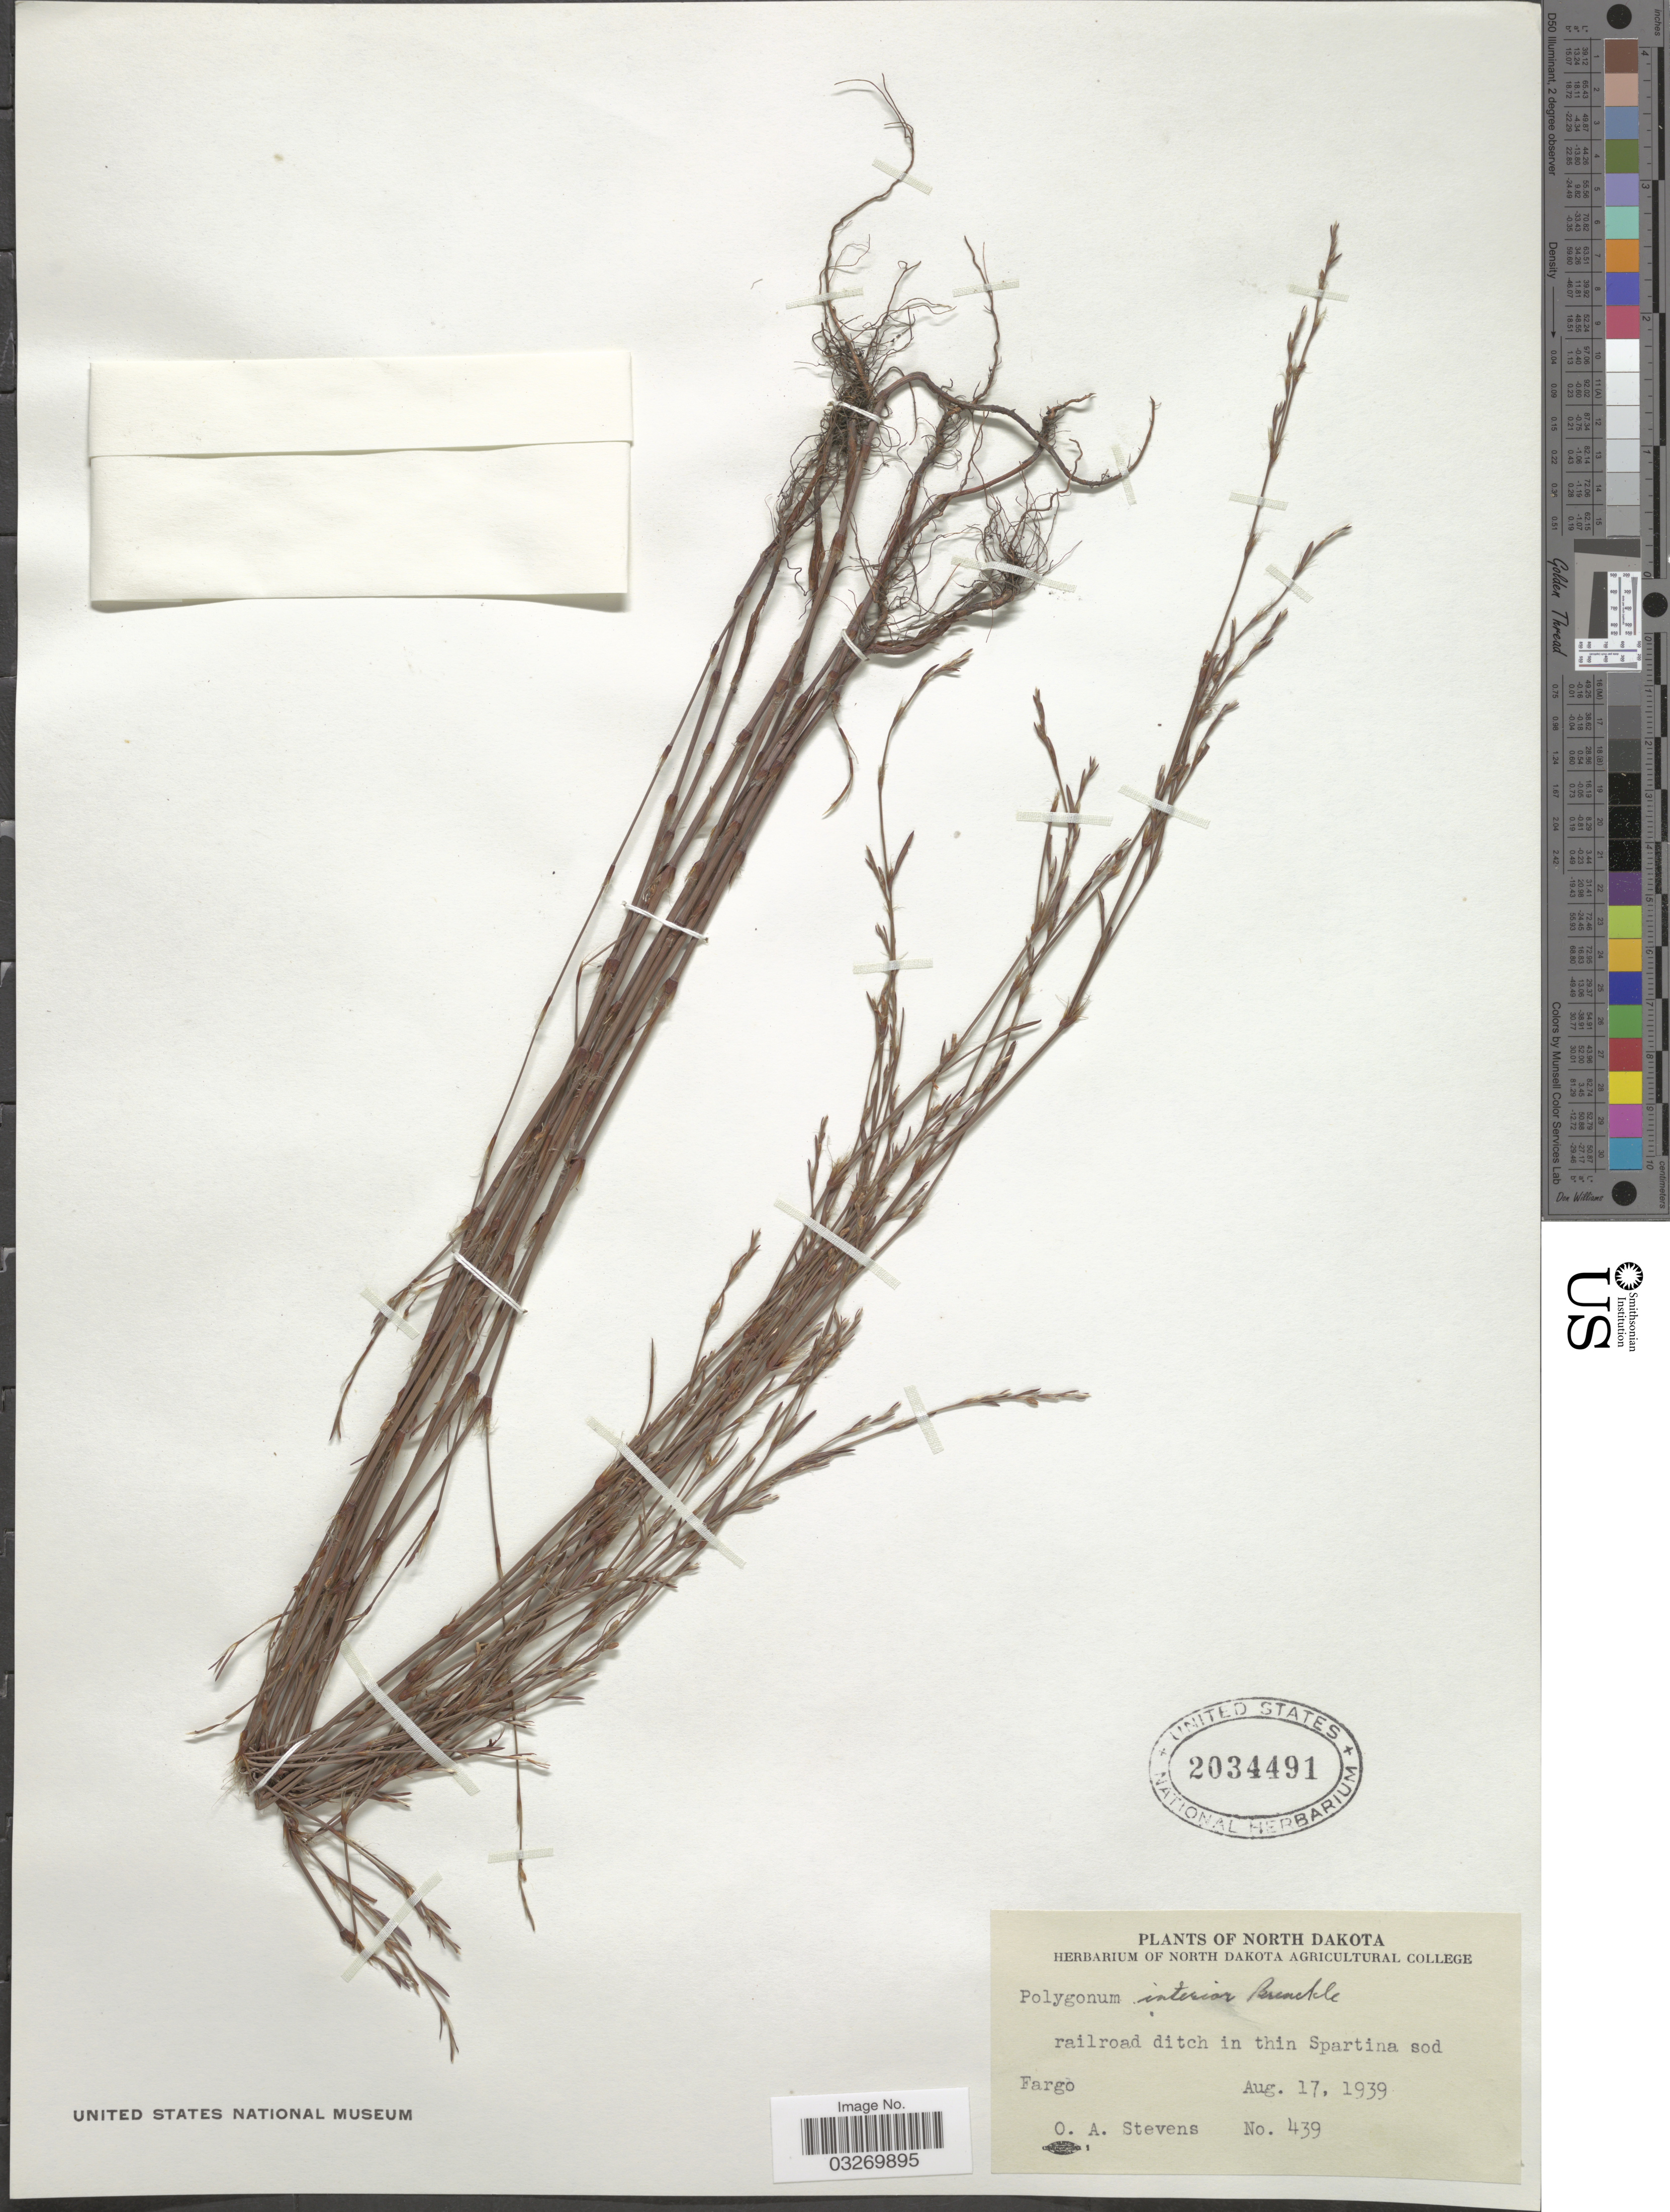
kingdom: Plantae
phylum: Tracheophyta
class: Magnoliopsida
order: Caryophyllales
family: Polygonaceae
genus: Polygonum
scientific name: Polygonum interior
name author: Brenckle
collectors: O. A. Stevens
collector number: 439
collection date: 1939-08-17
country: United States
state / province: North Dakota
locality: Railroad ditch in thin Spartina sod. Fargo.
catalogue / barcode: US 2034491